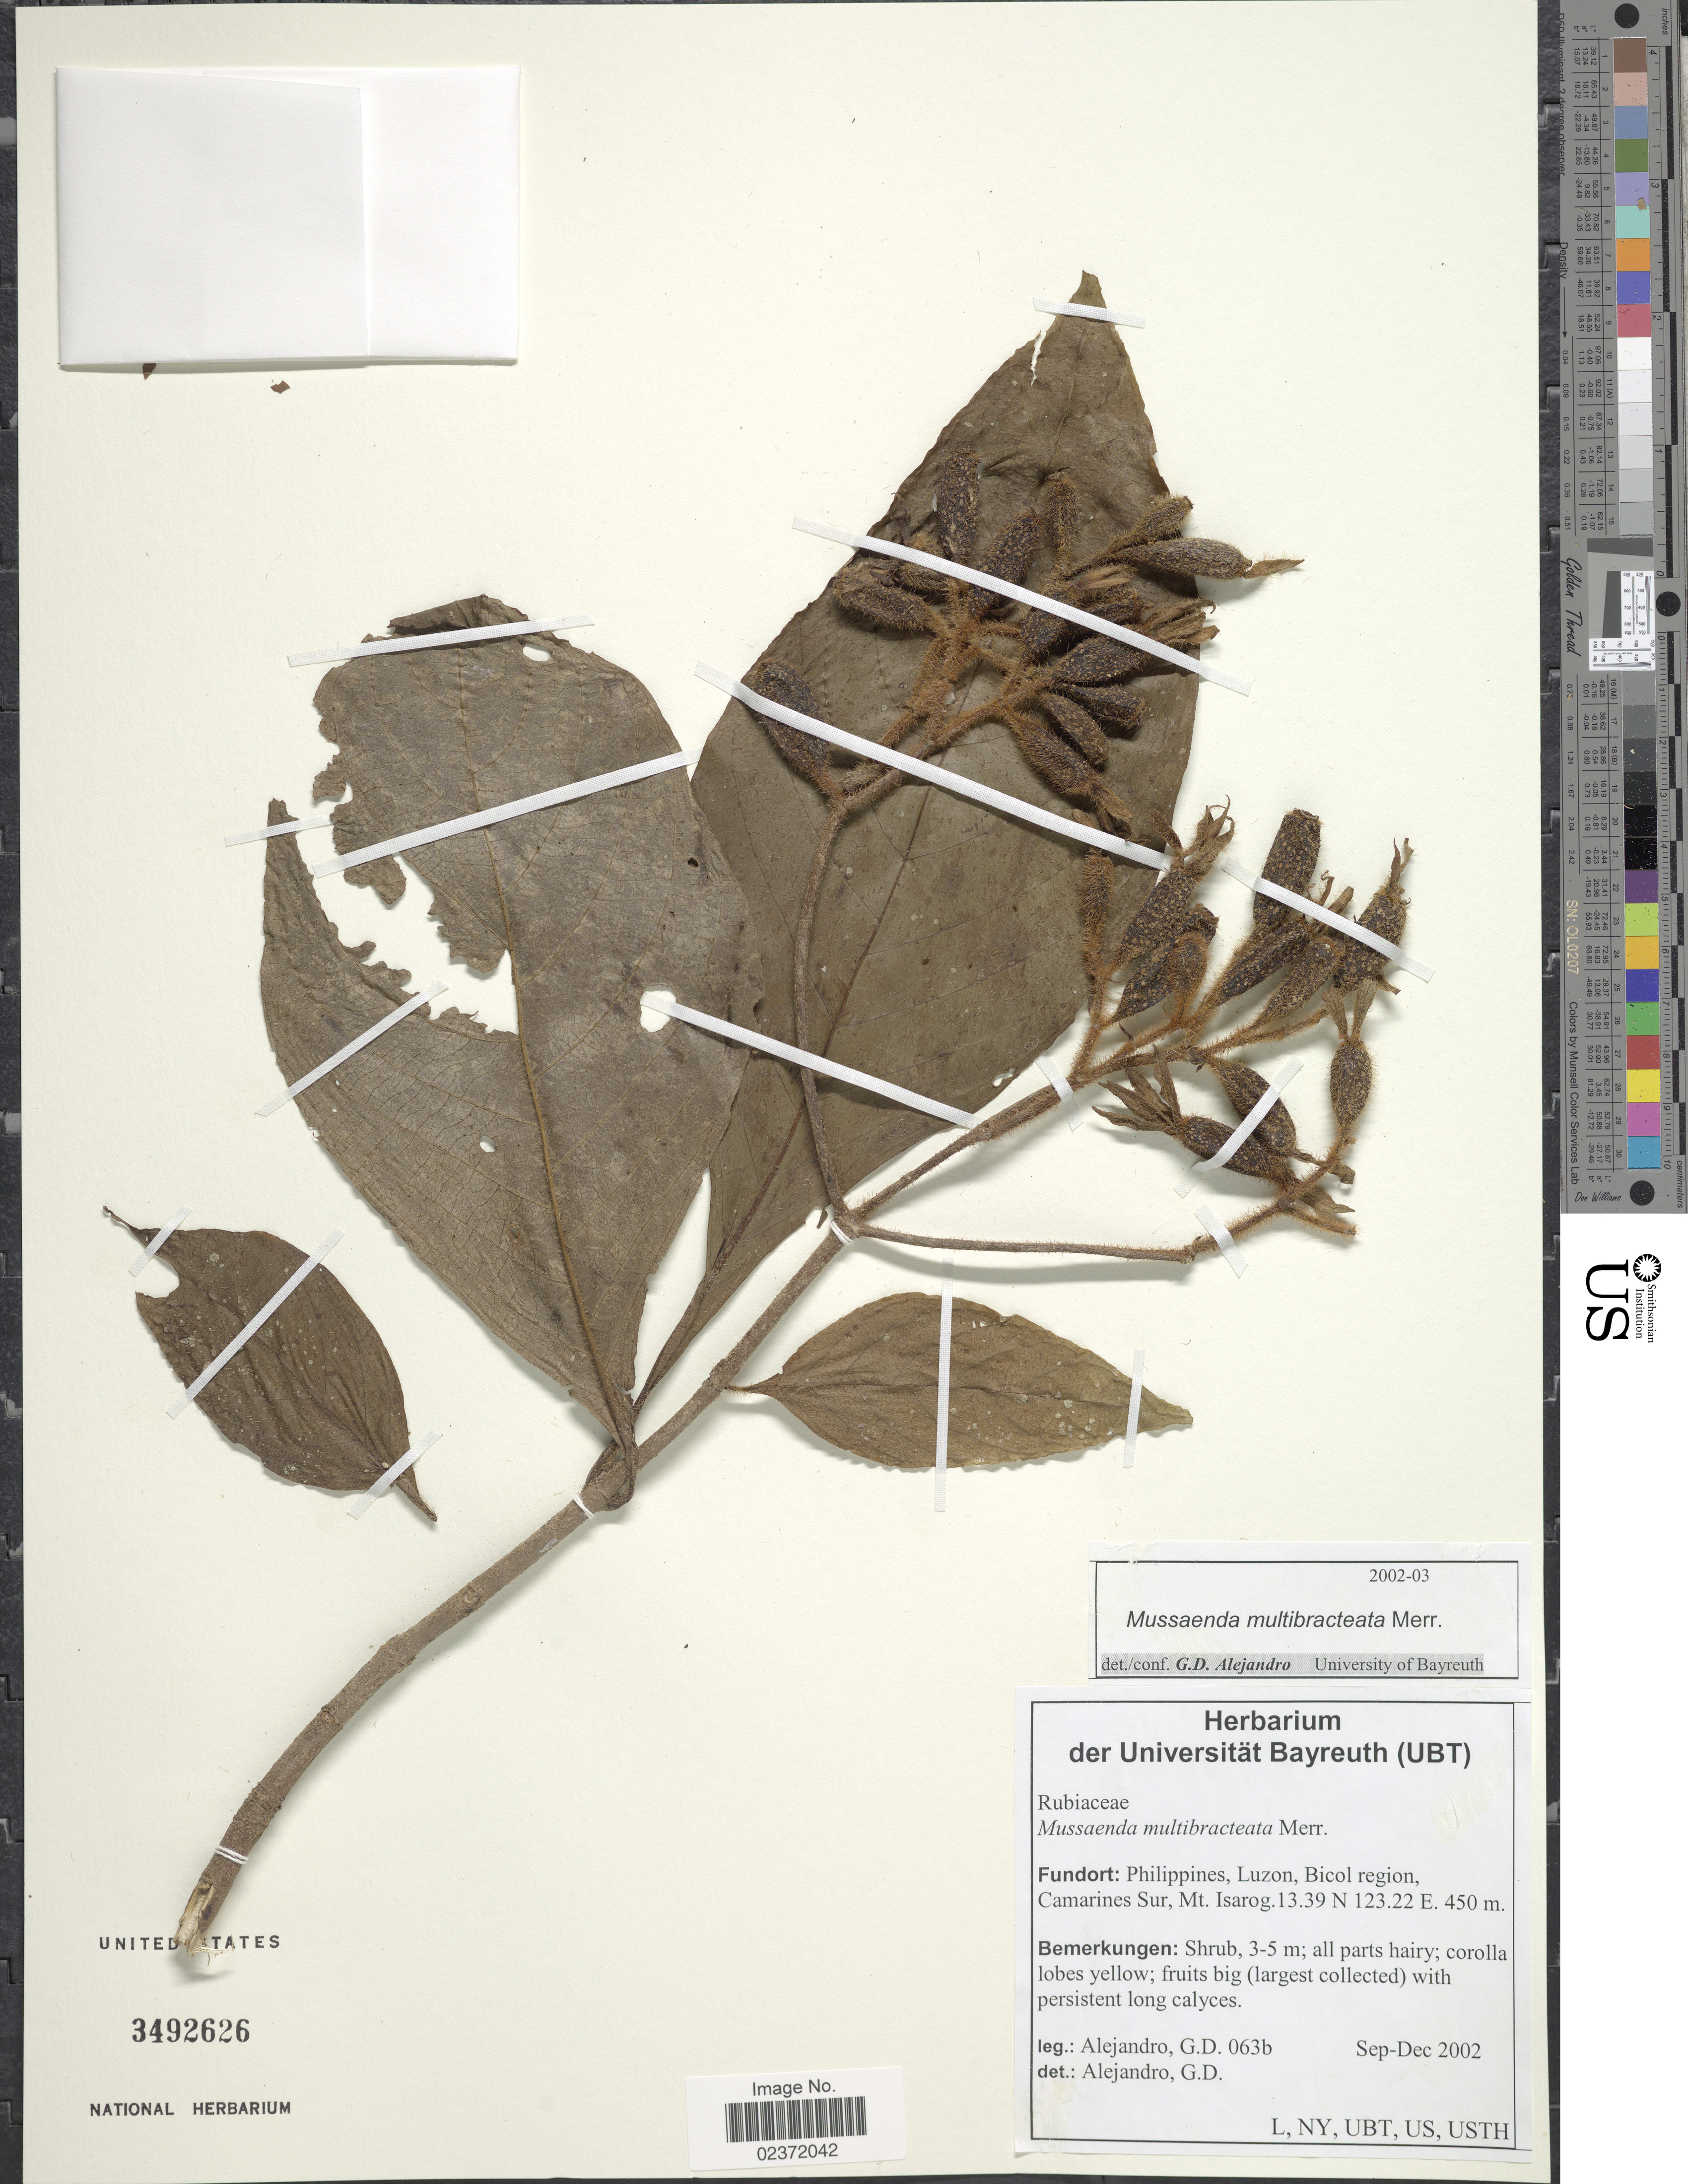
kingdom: Plantae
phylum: Tracheophyta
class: Magnoliopsida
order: Gentianales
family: Rubiaceae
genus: Mussaenda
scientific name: Mussaenda multibracteata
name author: Merr.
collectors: G. J. D. Alejandro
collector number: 063b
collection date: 2002-09/2002-12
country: Philippines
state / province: Bicol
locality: Luzon, Bicol region, Camarines Sur, Mt. Isarog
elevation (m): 450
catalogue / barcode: US 3492626